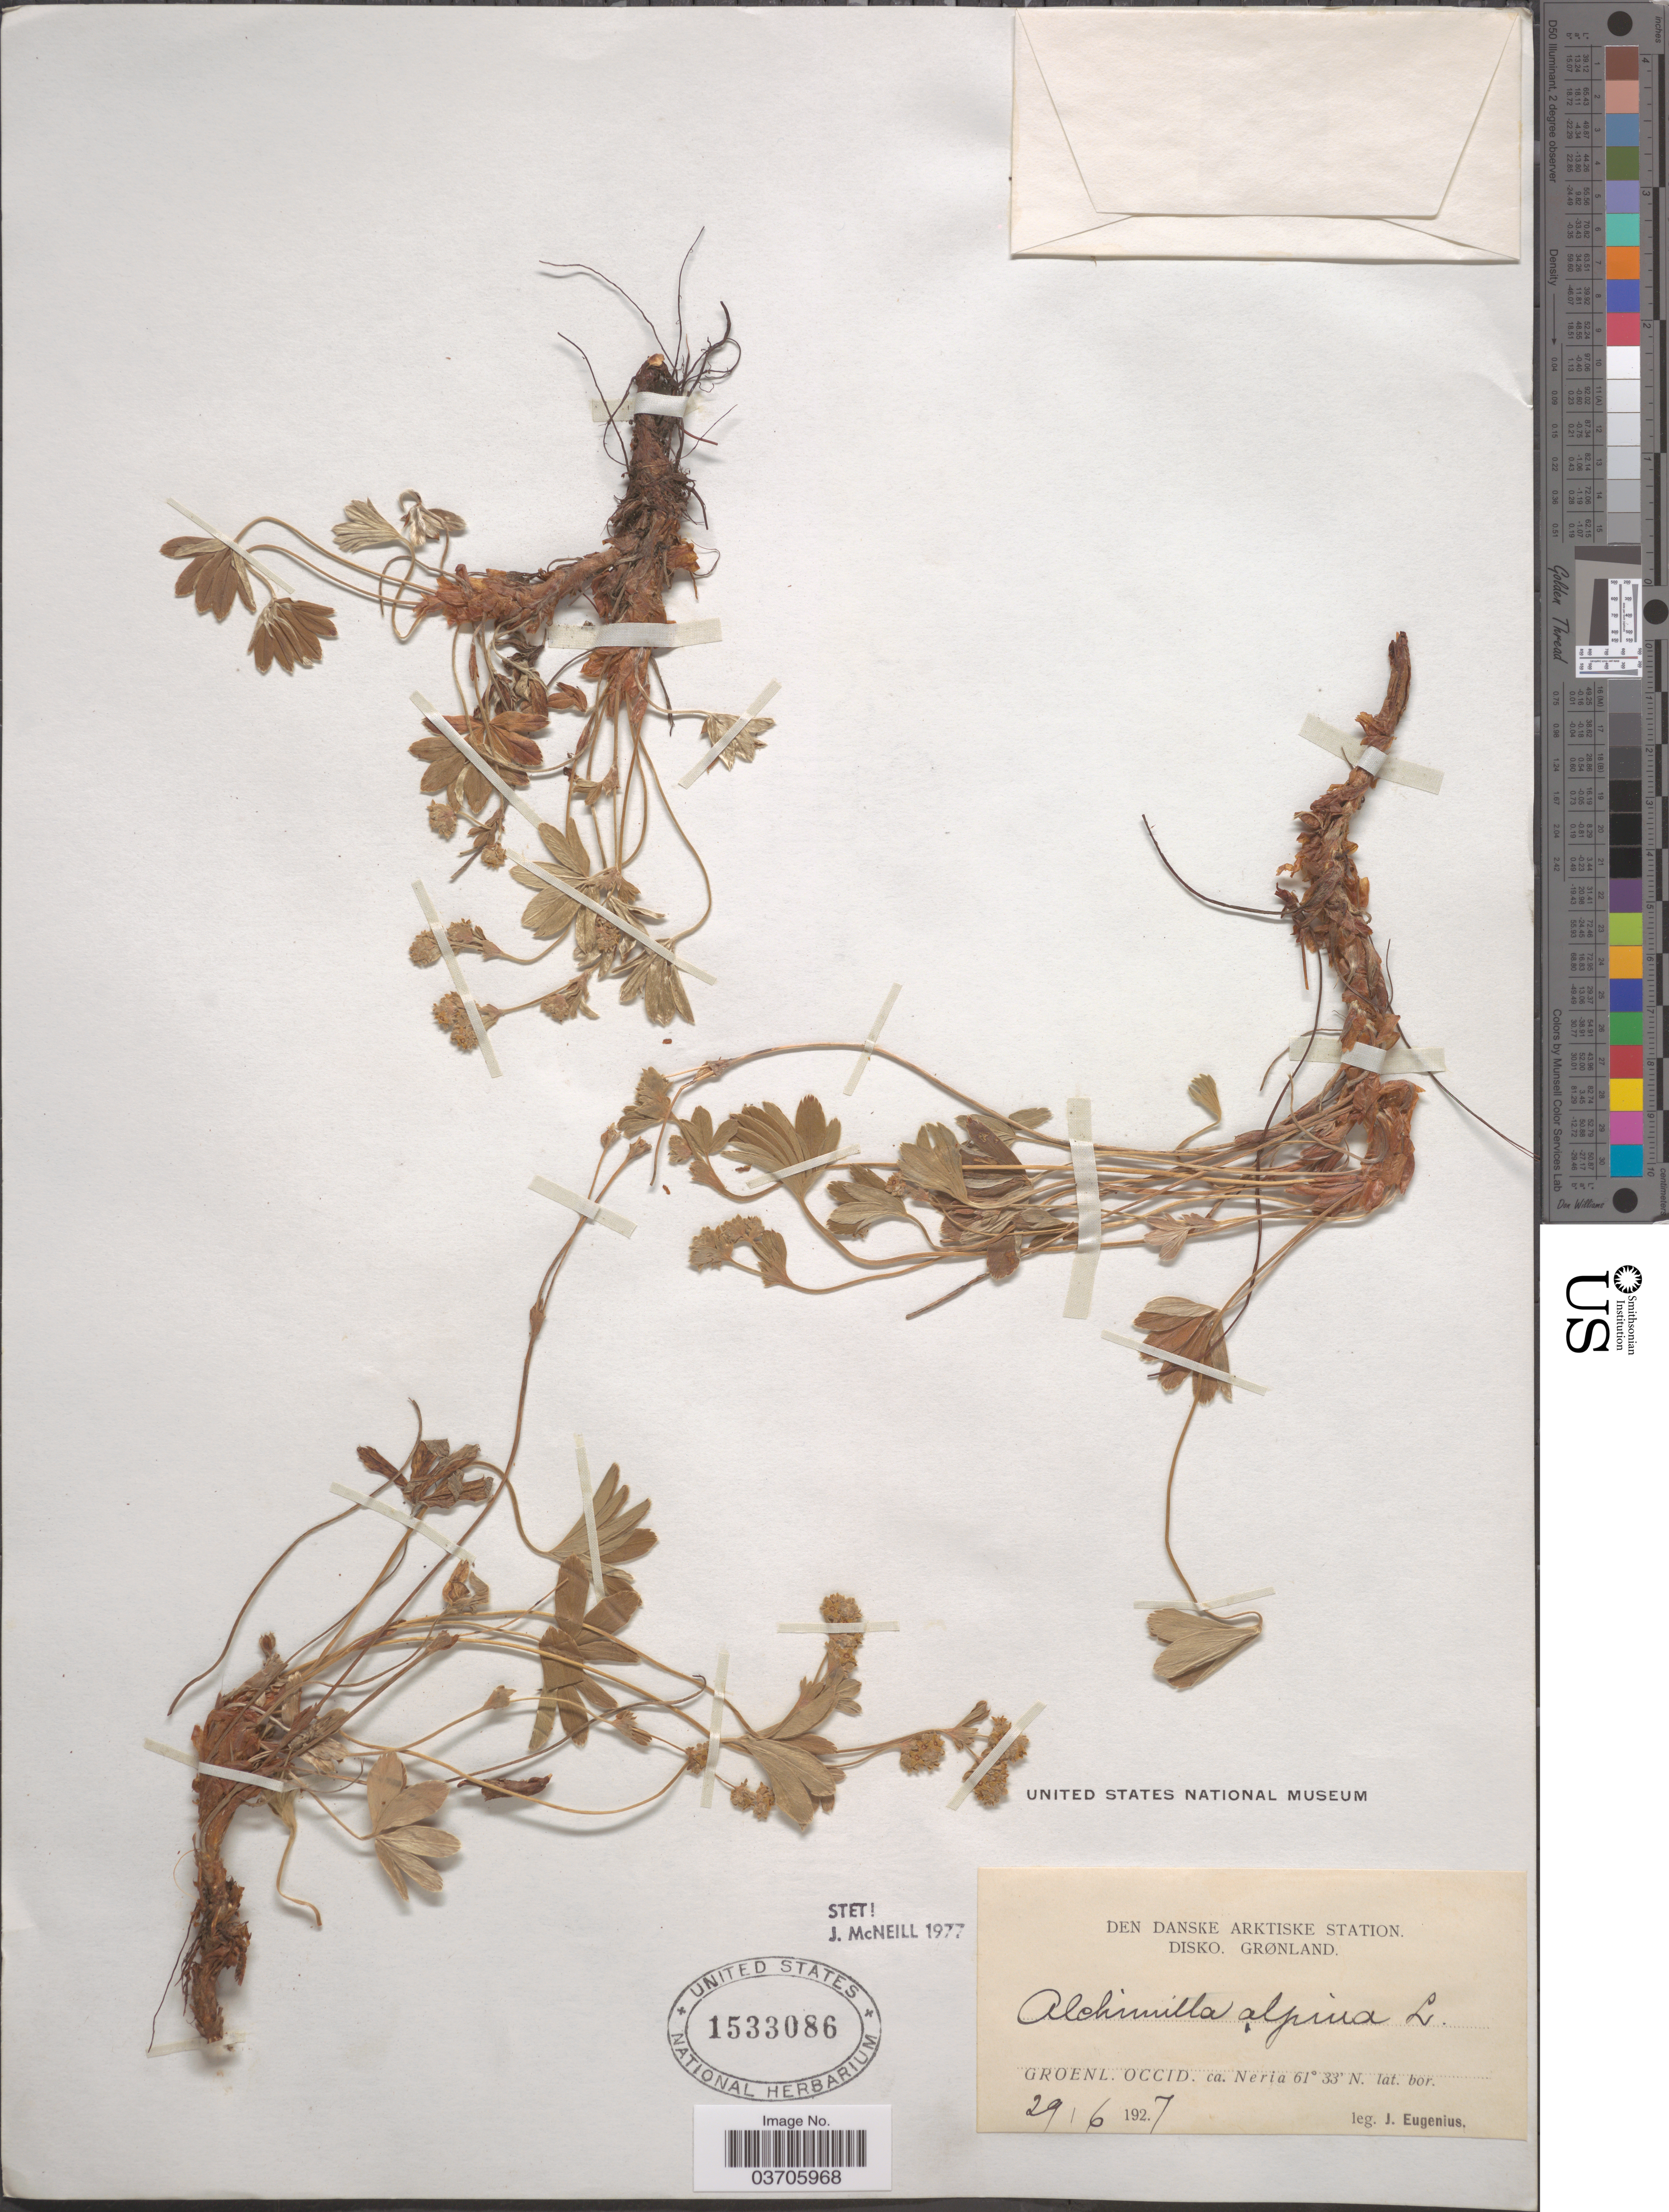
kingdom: Plantae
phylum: Tracheophyta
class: Magnoliopsida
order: Rosales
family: Rosaceae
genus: Alchemilla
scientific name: Alchemilla alpina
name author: L.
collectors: J. Eugenius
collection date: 1927-06-29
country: Greenland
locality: Den Danske Arktiske Station. Disko. Grønland. Groenl. Occid. ca. Neria.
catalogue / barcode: US 1533086